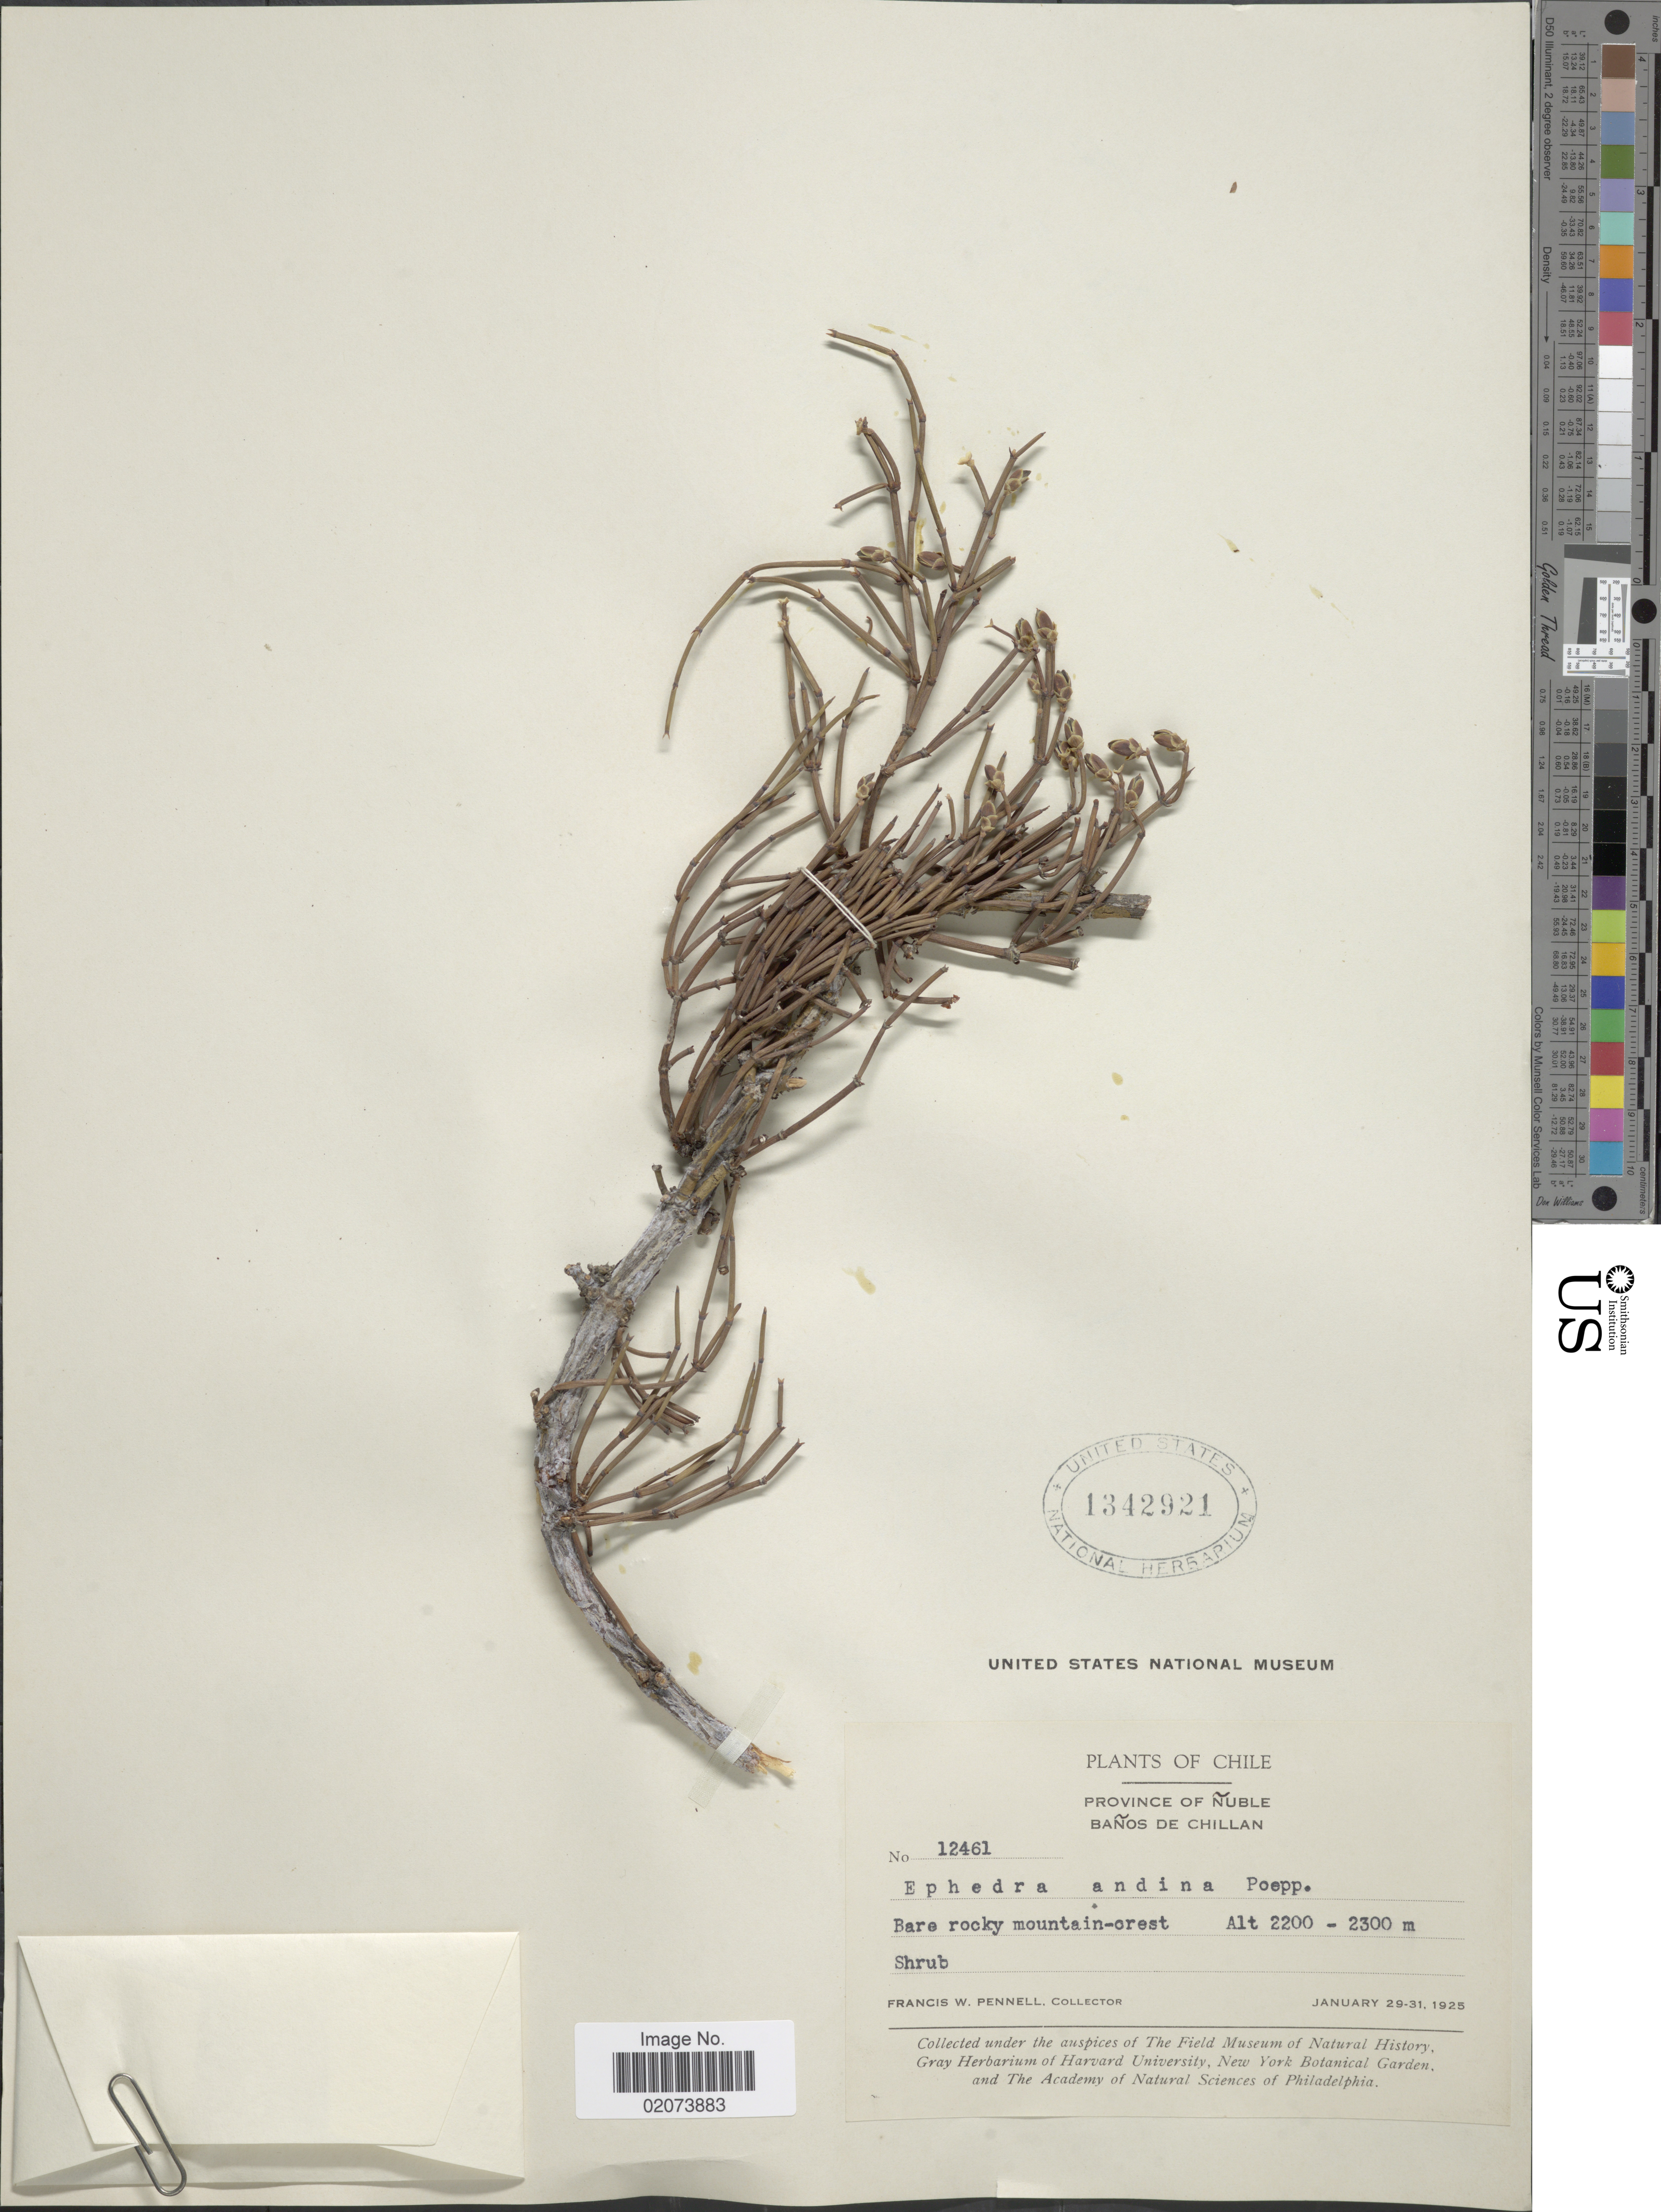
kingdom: Plantae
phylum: Tracheophyta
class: Gnetopsida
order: Ephedrales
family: Ephedraceae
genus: Ephedra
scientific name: Ephedra chilensis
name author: C. Presl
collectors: F. W. Pennell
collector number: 12461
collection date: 1925-01-29/1925-01-31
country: Chile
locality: Provincia of Nuble, Banos de Chillan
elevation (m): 2200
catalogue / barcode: US 1342921